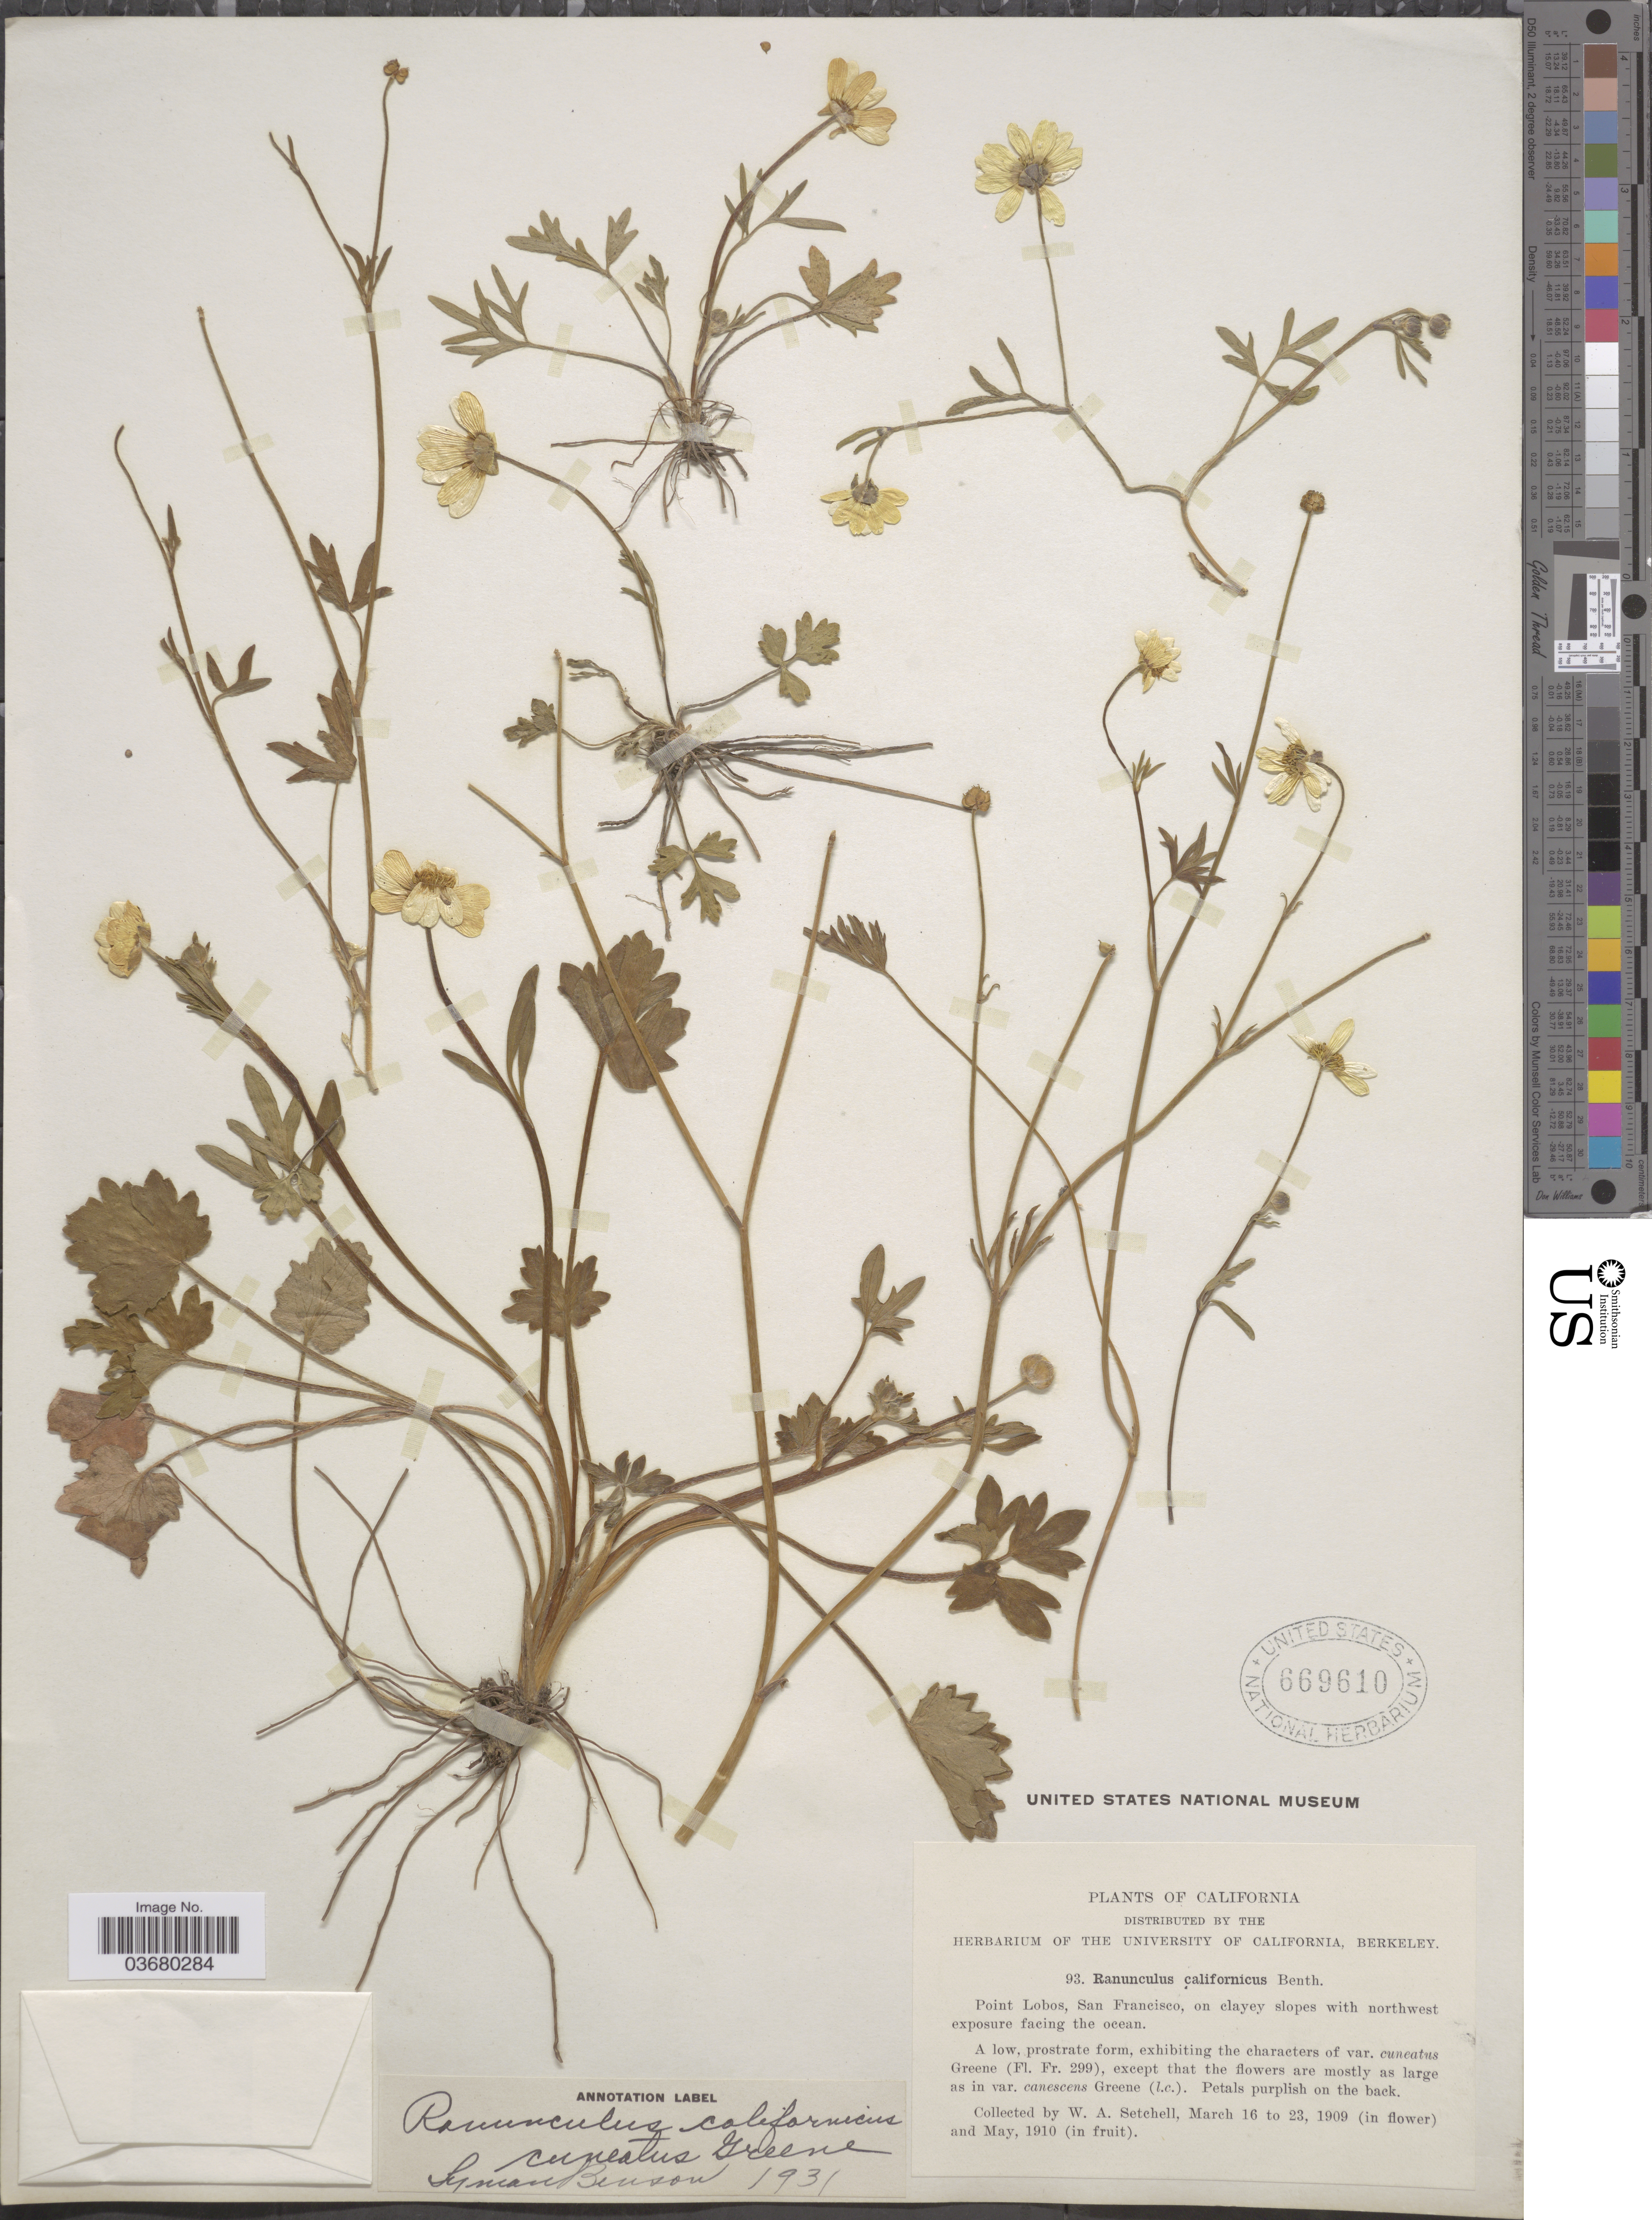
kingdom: Plantae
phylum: Tracheophyta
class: Magnoliopsida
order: Ranunculales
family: Ranunculaceae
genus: Ranunculus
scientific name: Ranunculus californicus var. cuneatus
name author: Greene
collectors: W. Setchell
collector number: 93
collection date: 1909-03-16/1910-05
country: United States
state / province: California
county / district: San Francisco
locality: Point Lobos, San Francisco, on clayey slopes with northwest exposure facing the ocean.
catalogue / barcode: US 669610